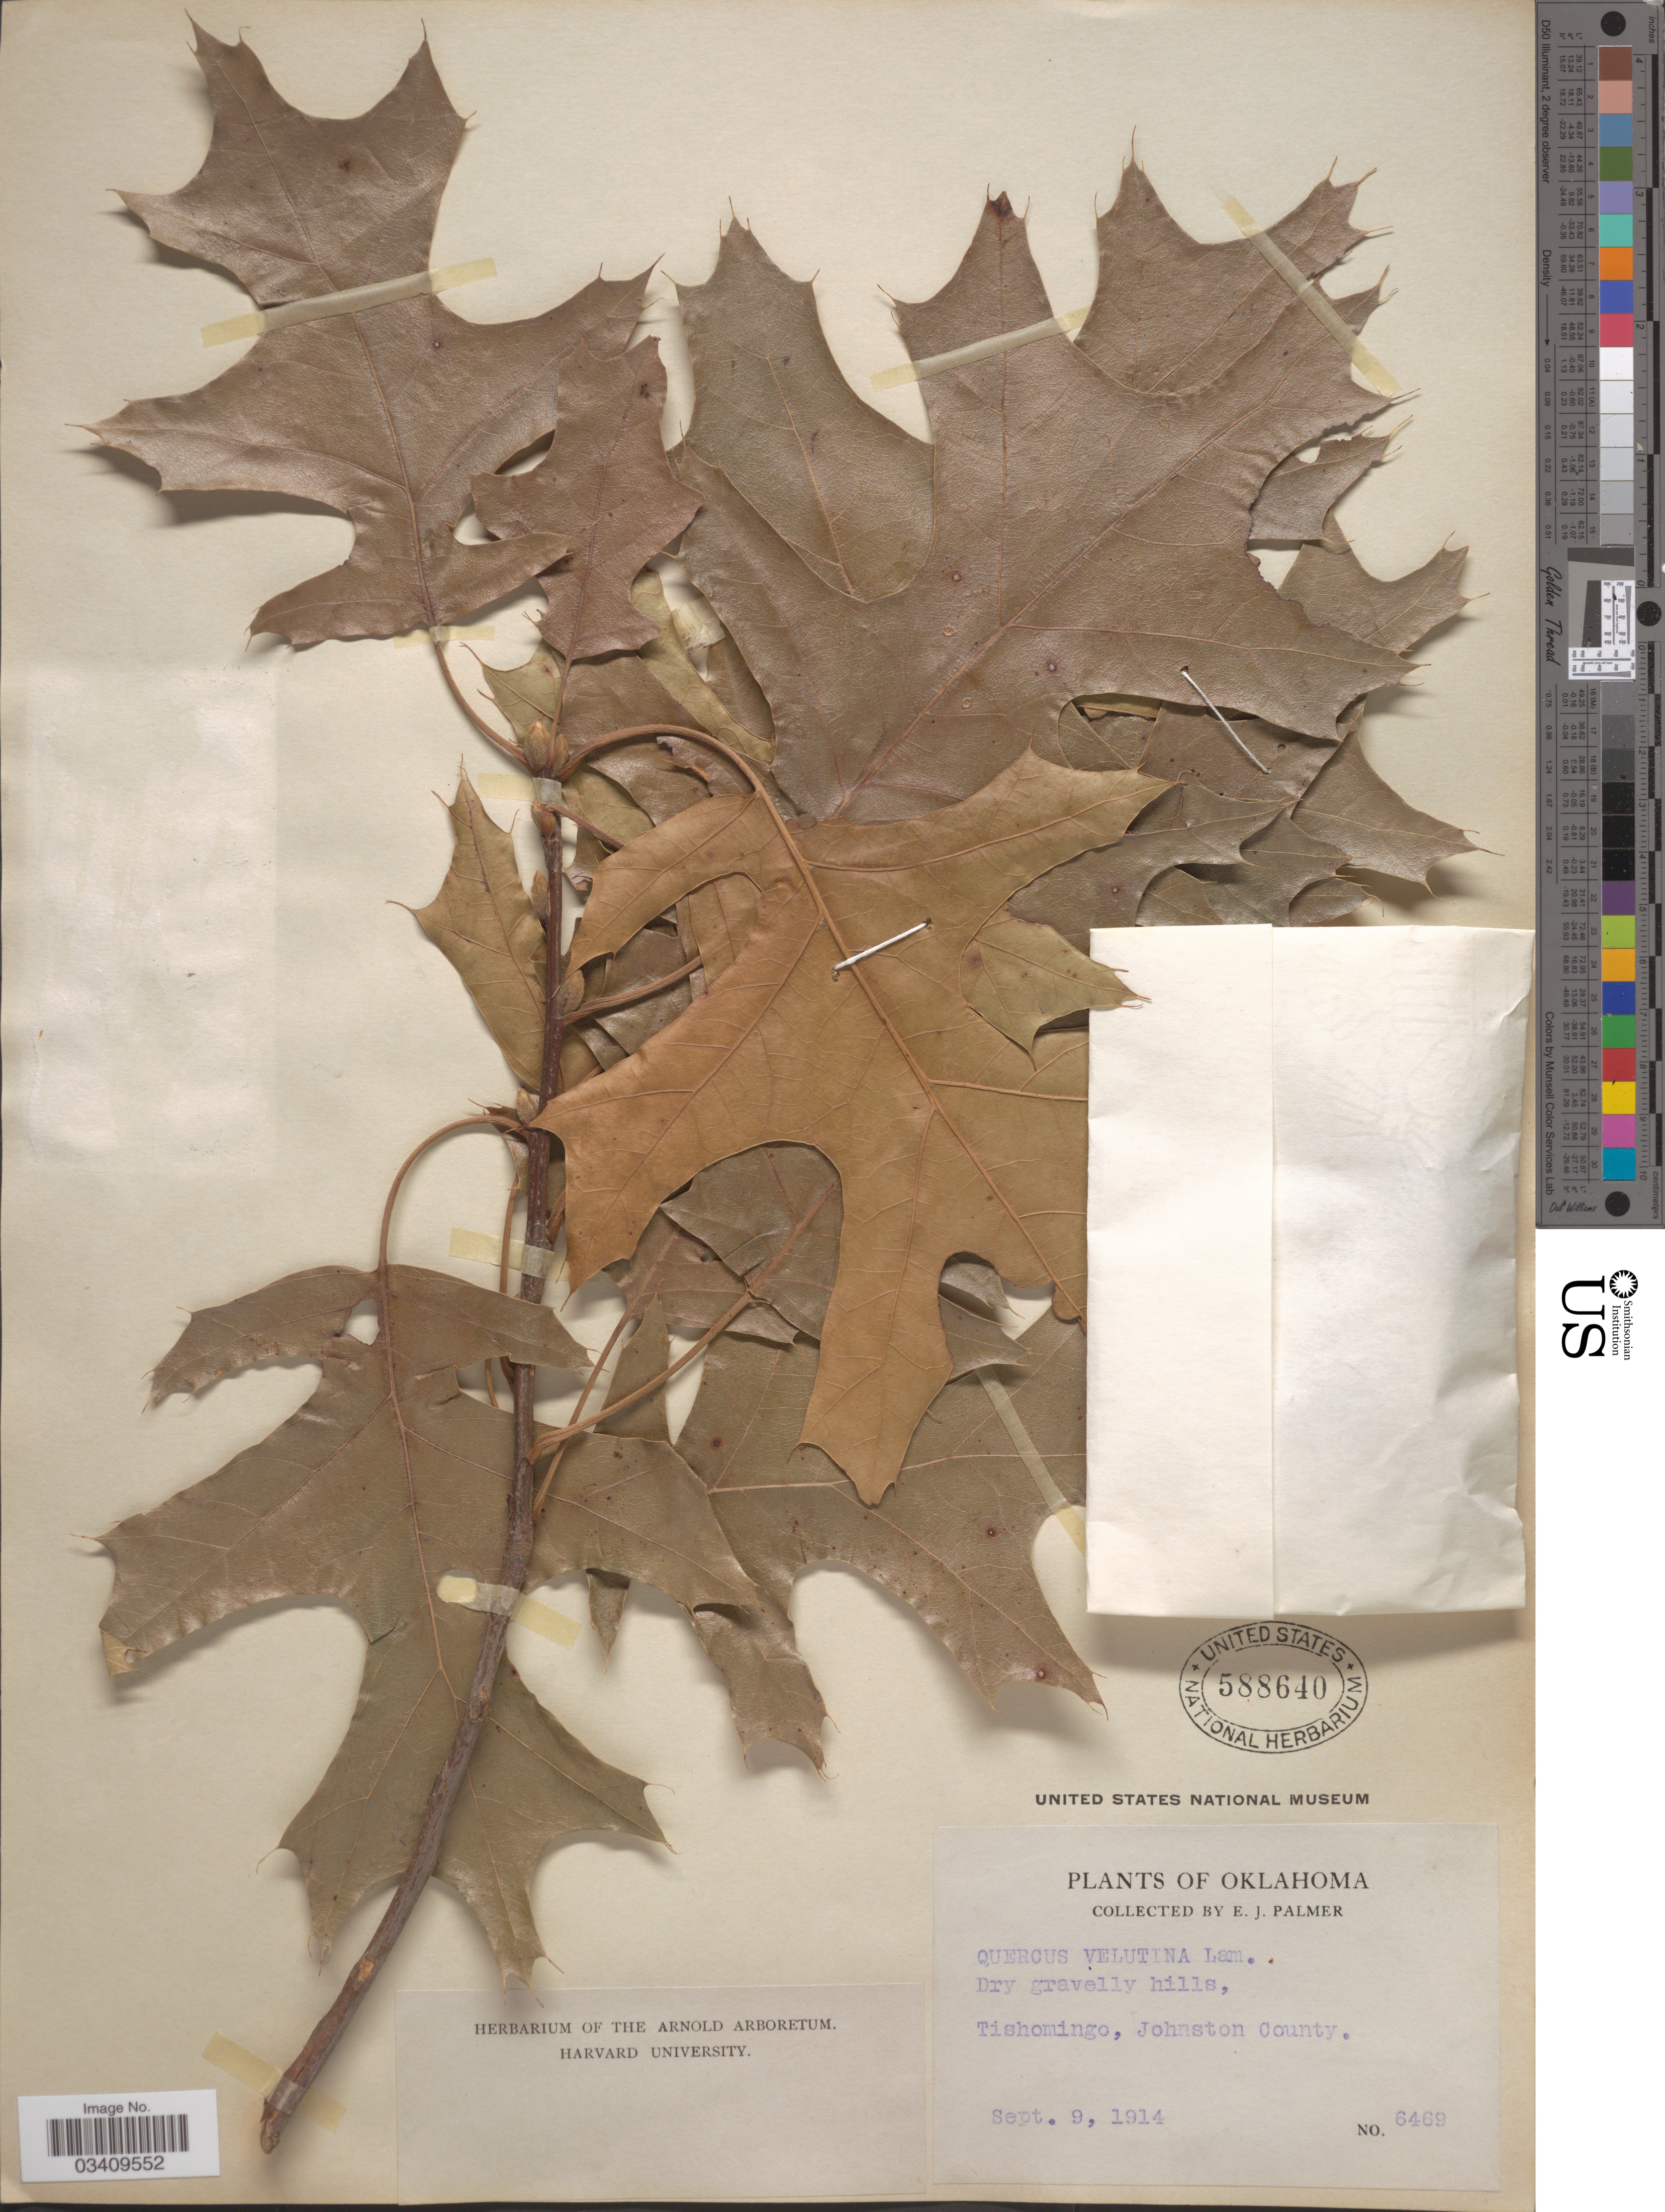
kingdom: Plantae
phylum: Tracheophyta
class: Magnoliopsida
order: Fagales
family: Fagaceae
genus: Quercus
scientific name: Quercus velutina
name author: Lam.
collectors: E. J. Palmer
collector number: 6469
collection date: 1914-09-09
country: United States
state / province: Oklahoma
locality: Tishomingo, Johnston County.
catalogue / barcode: US 588640